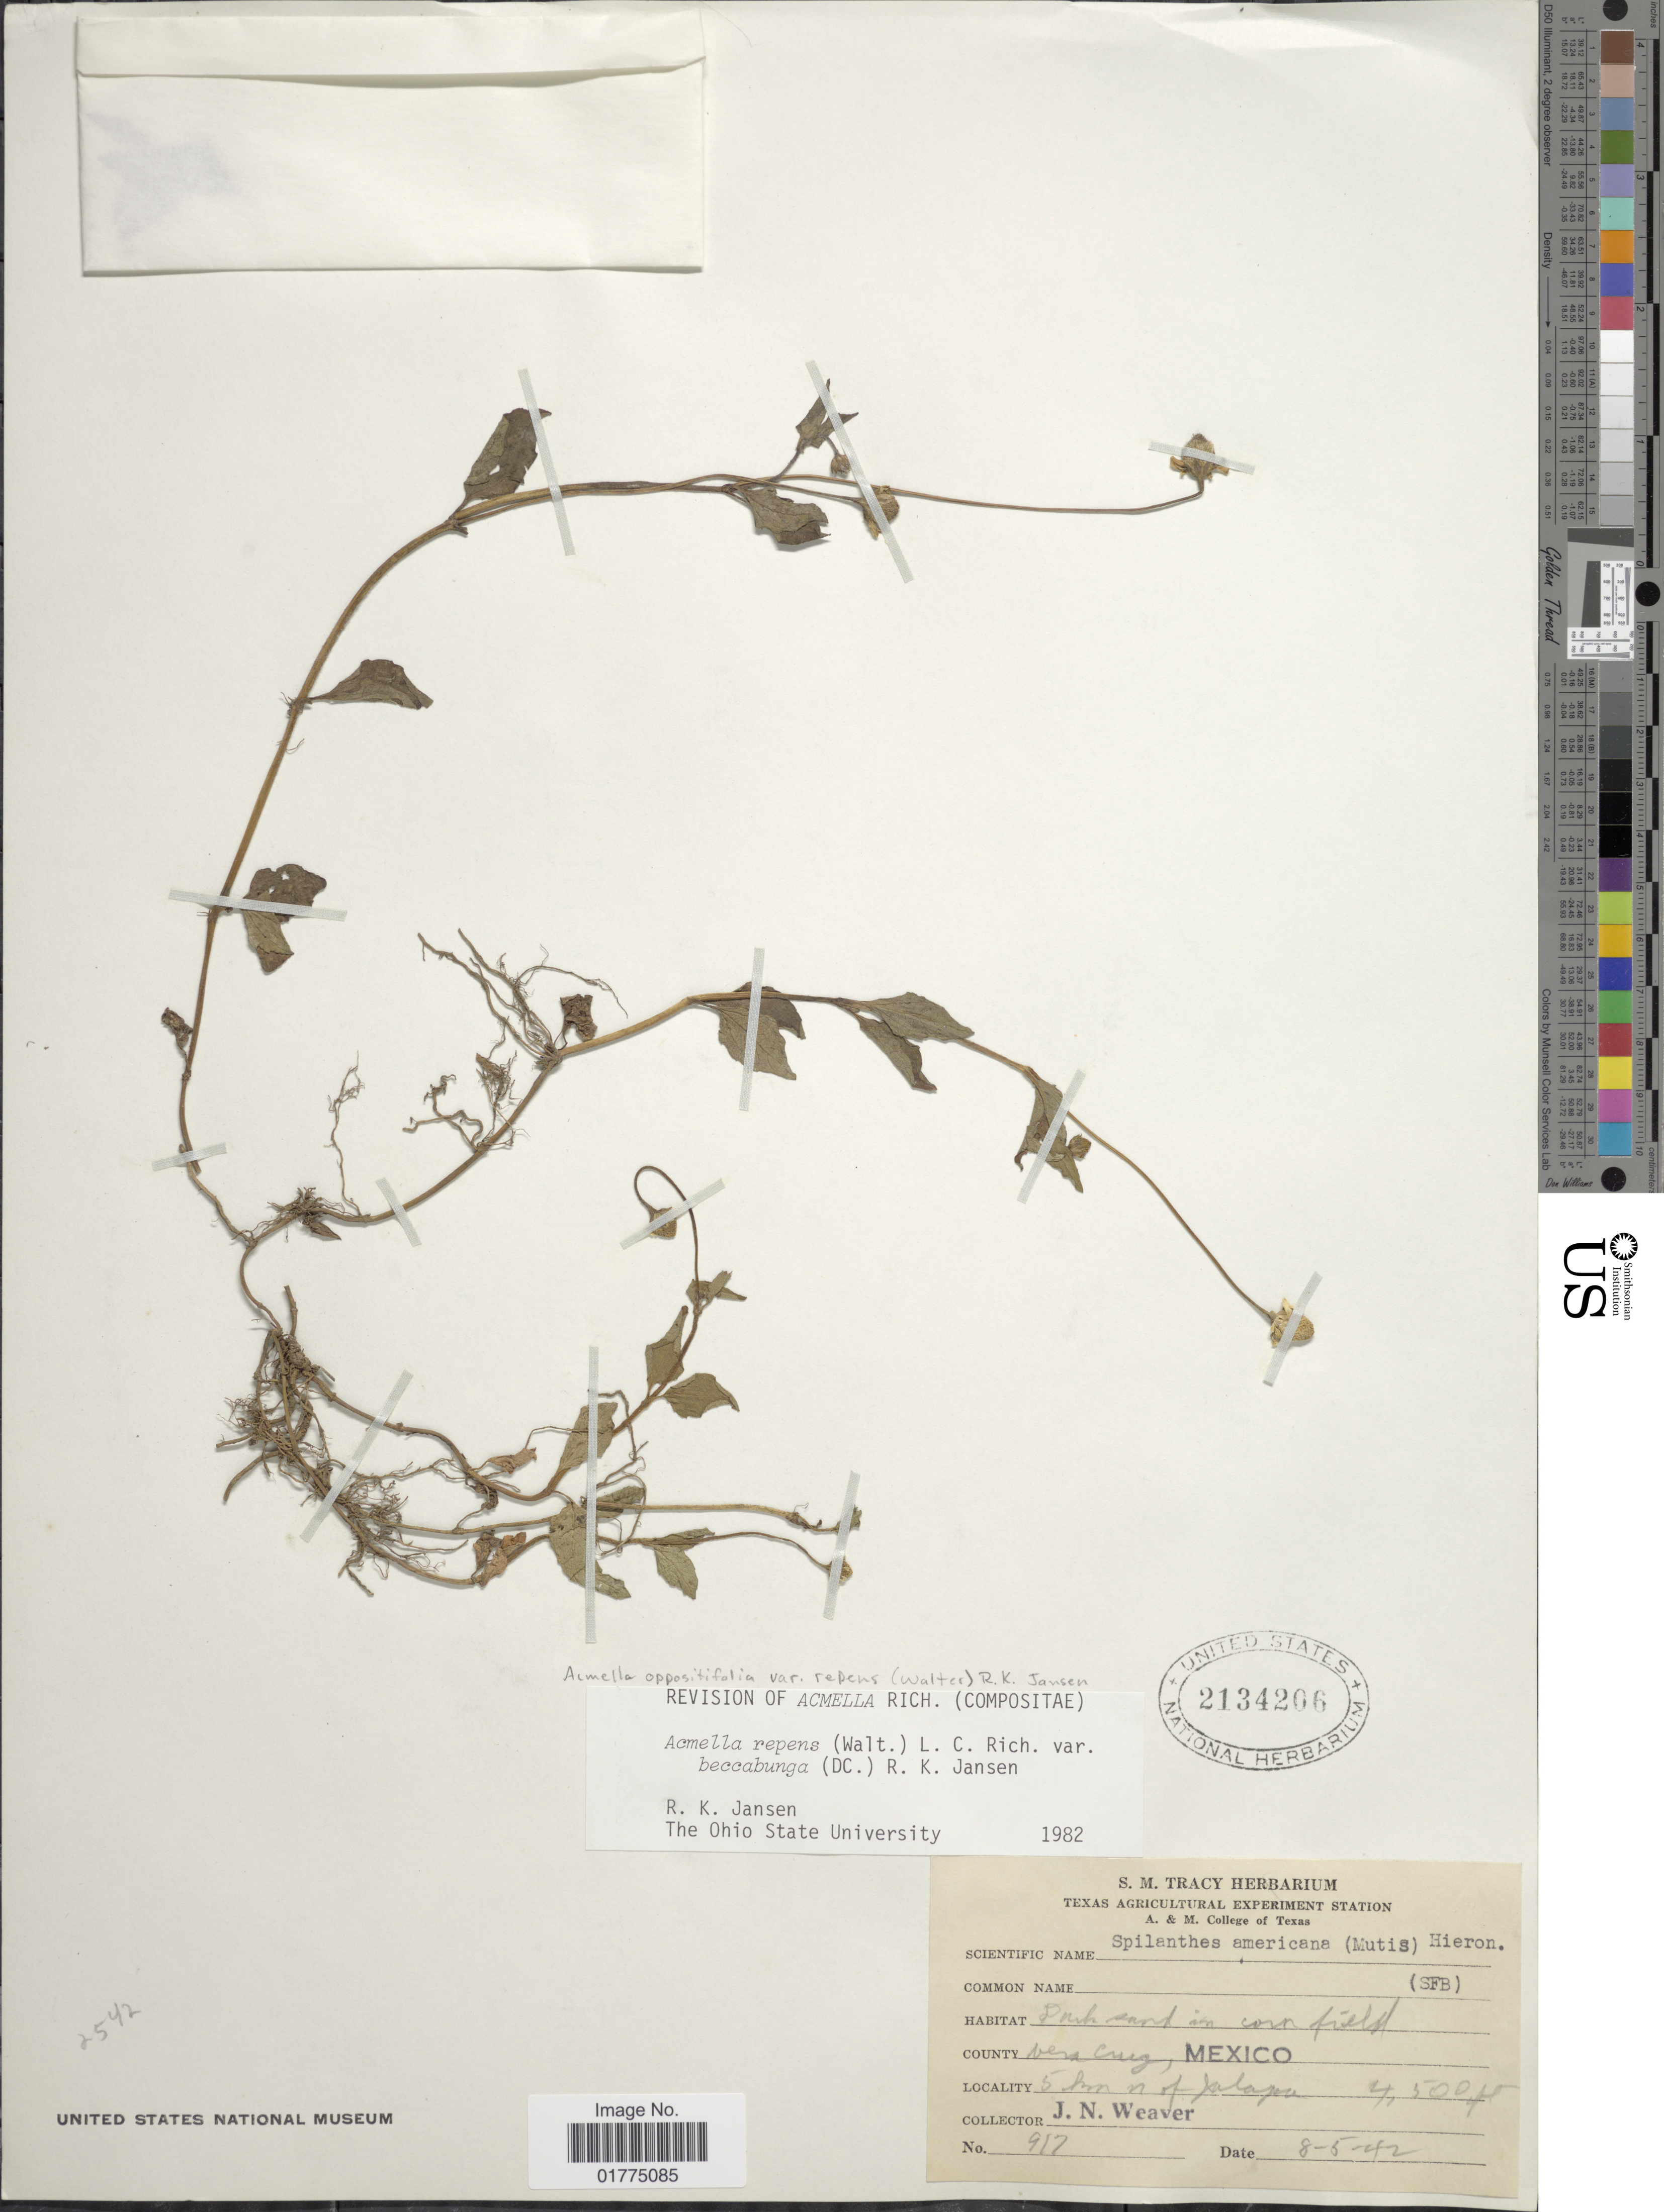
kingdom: Plantae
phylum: Tracheophyta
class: Magnoliopsida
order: Asterales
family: Asteraceae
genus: Acmella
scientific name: Acmella repens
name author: (Walter) Rich.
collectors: J. N. Weaver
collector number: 917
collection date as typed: Transcribed d/m/y: 8/5/42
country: Mexico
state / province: Veracruz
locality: Vera Cruz, Mexico. 5 km N of Jalapa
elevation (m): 1372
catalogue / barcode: US 2134206